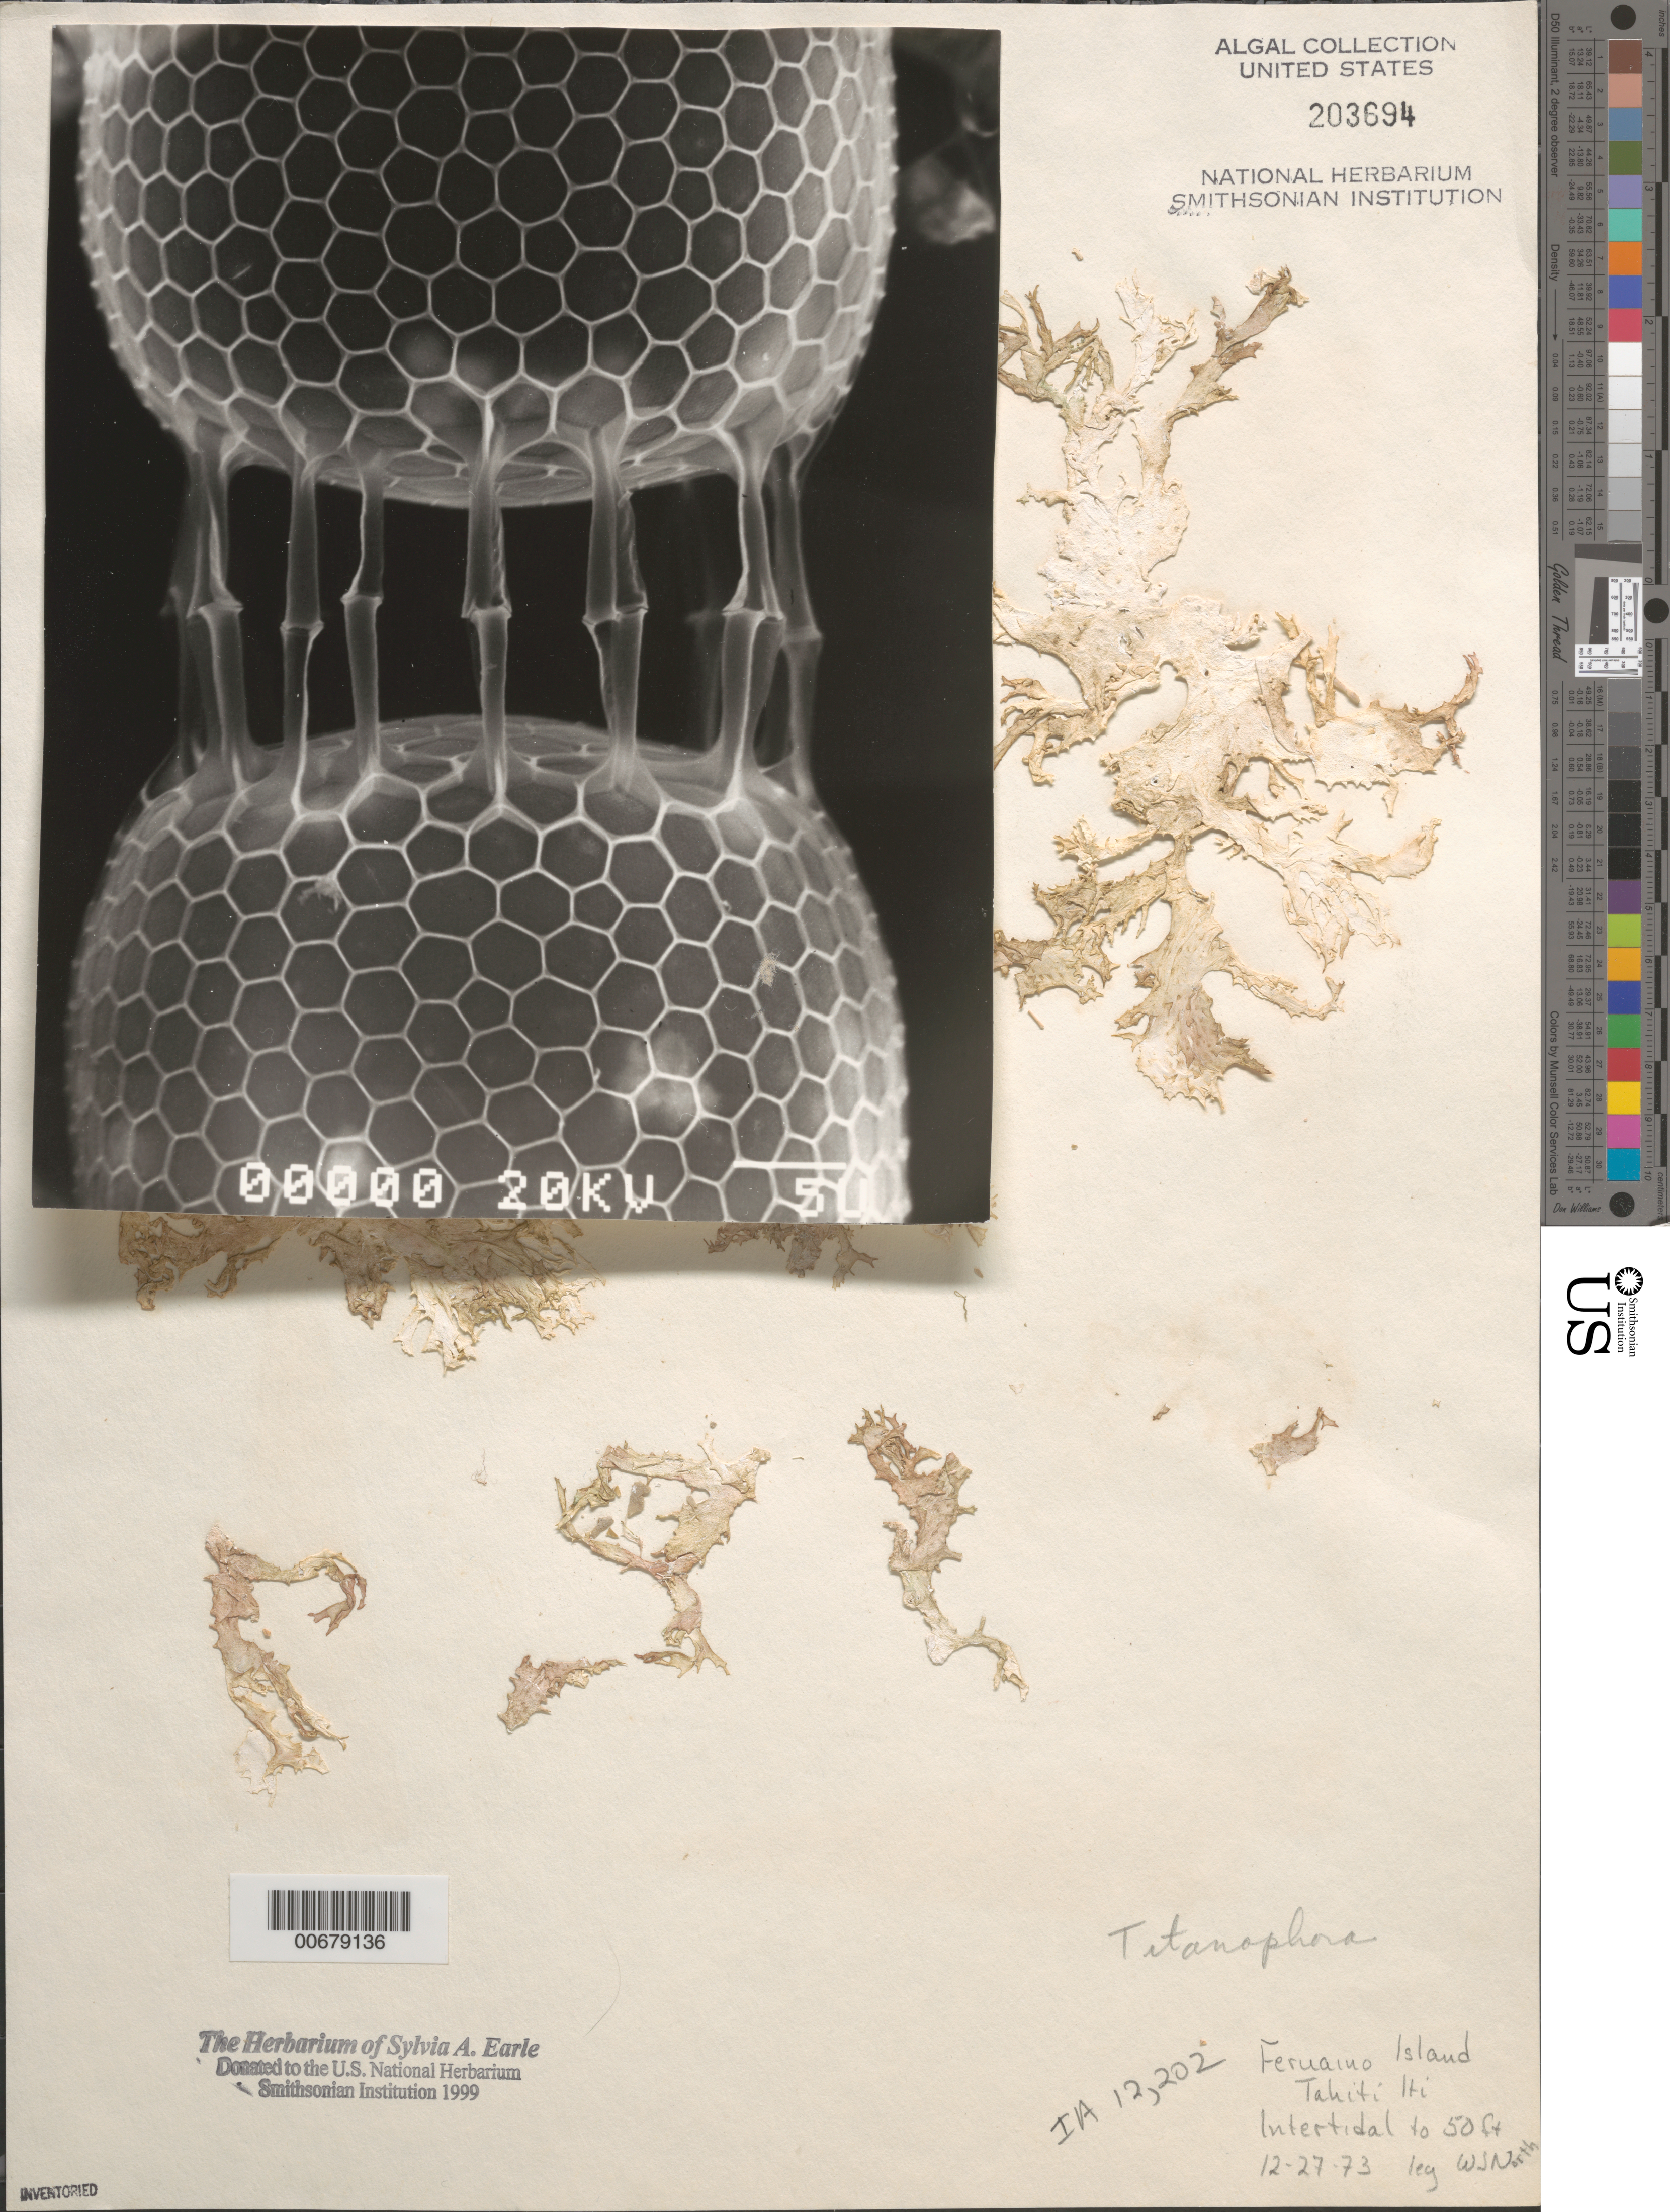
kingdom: Plantae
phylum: Rhodophyta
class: Florideophyceae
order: Nemastomatales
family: Schizymeniaceae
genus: Titanophora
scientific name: Titanophora sp.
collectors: W. North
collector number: IAA 12202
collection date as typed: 27 Dec 1973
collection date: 1973-12-27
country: French Polynesia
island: Tahiti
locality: Feruaino Island, Tahiti Iti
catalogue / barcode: US 203694